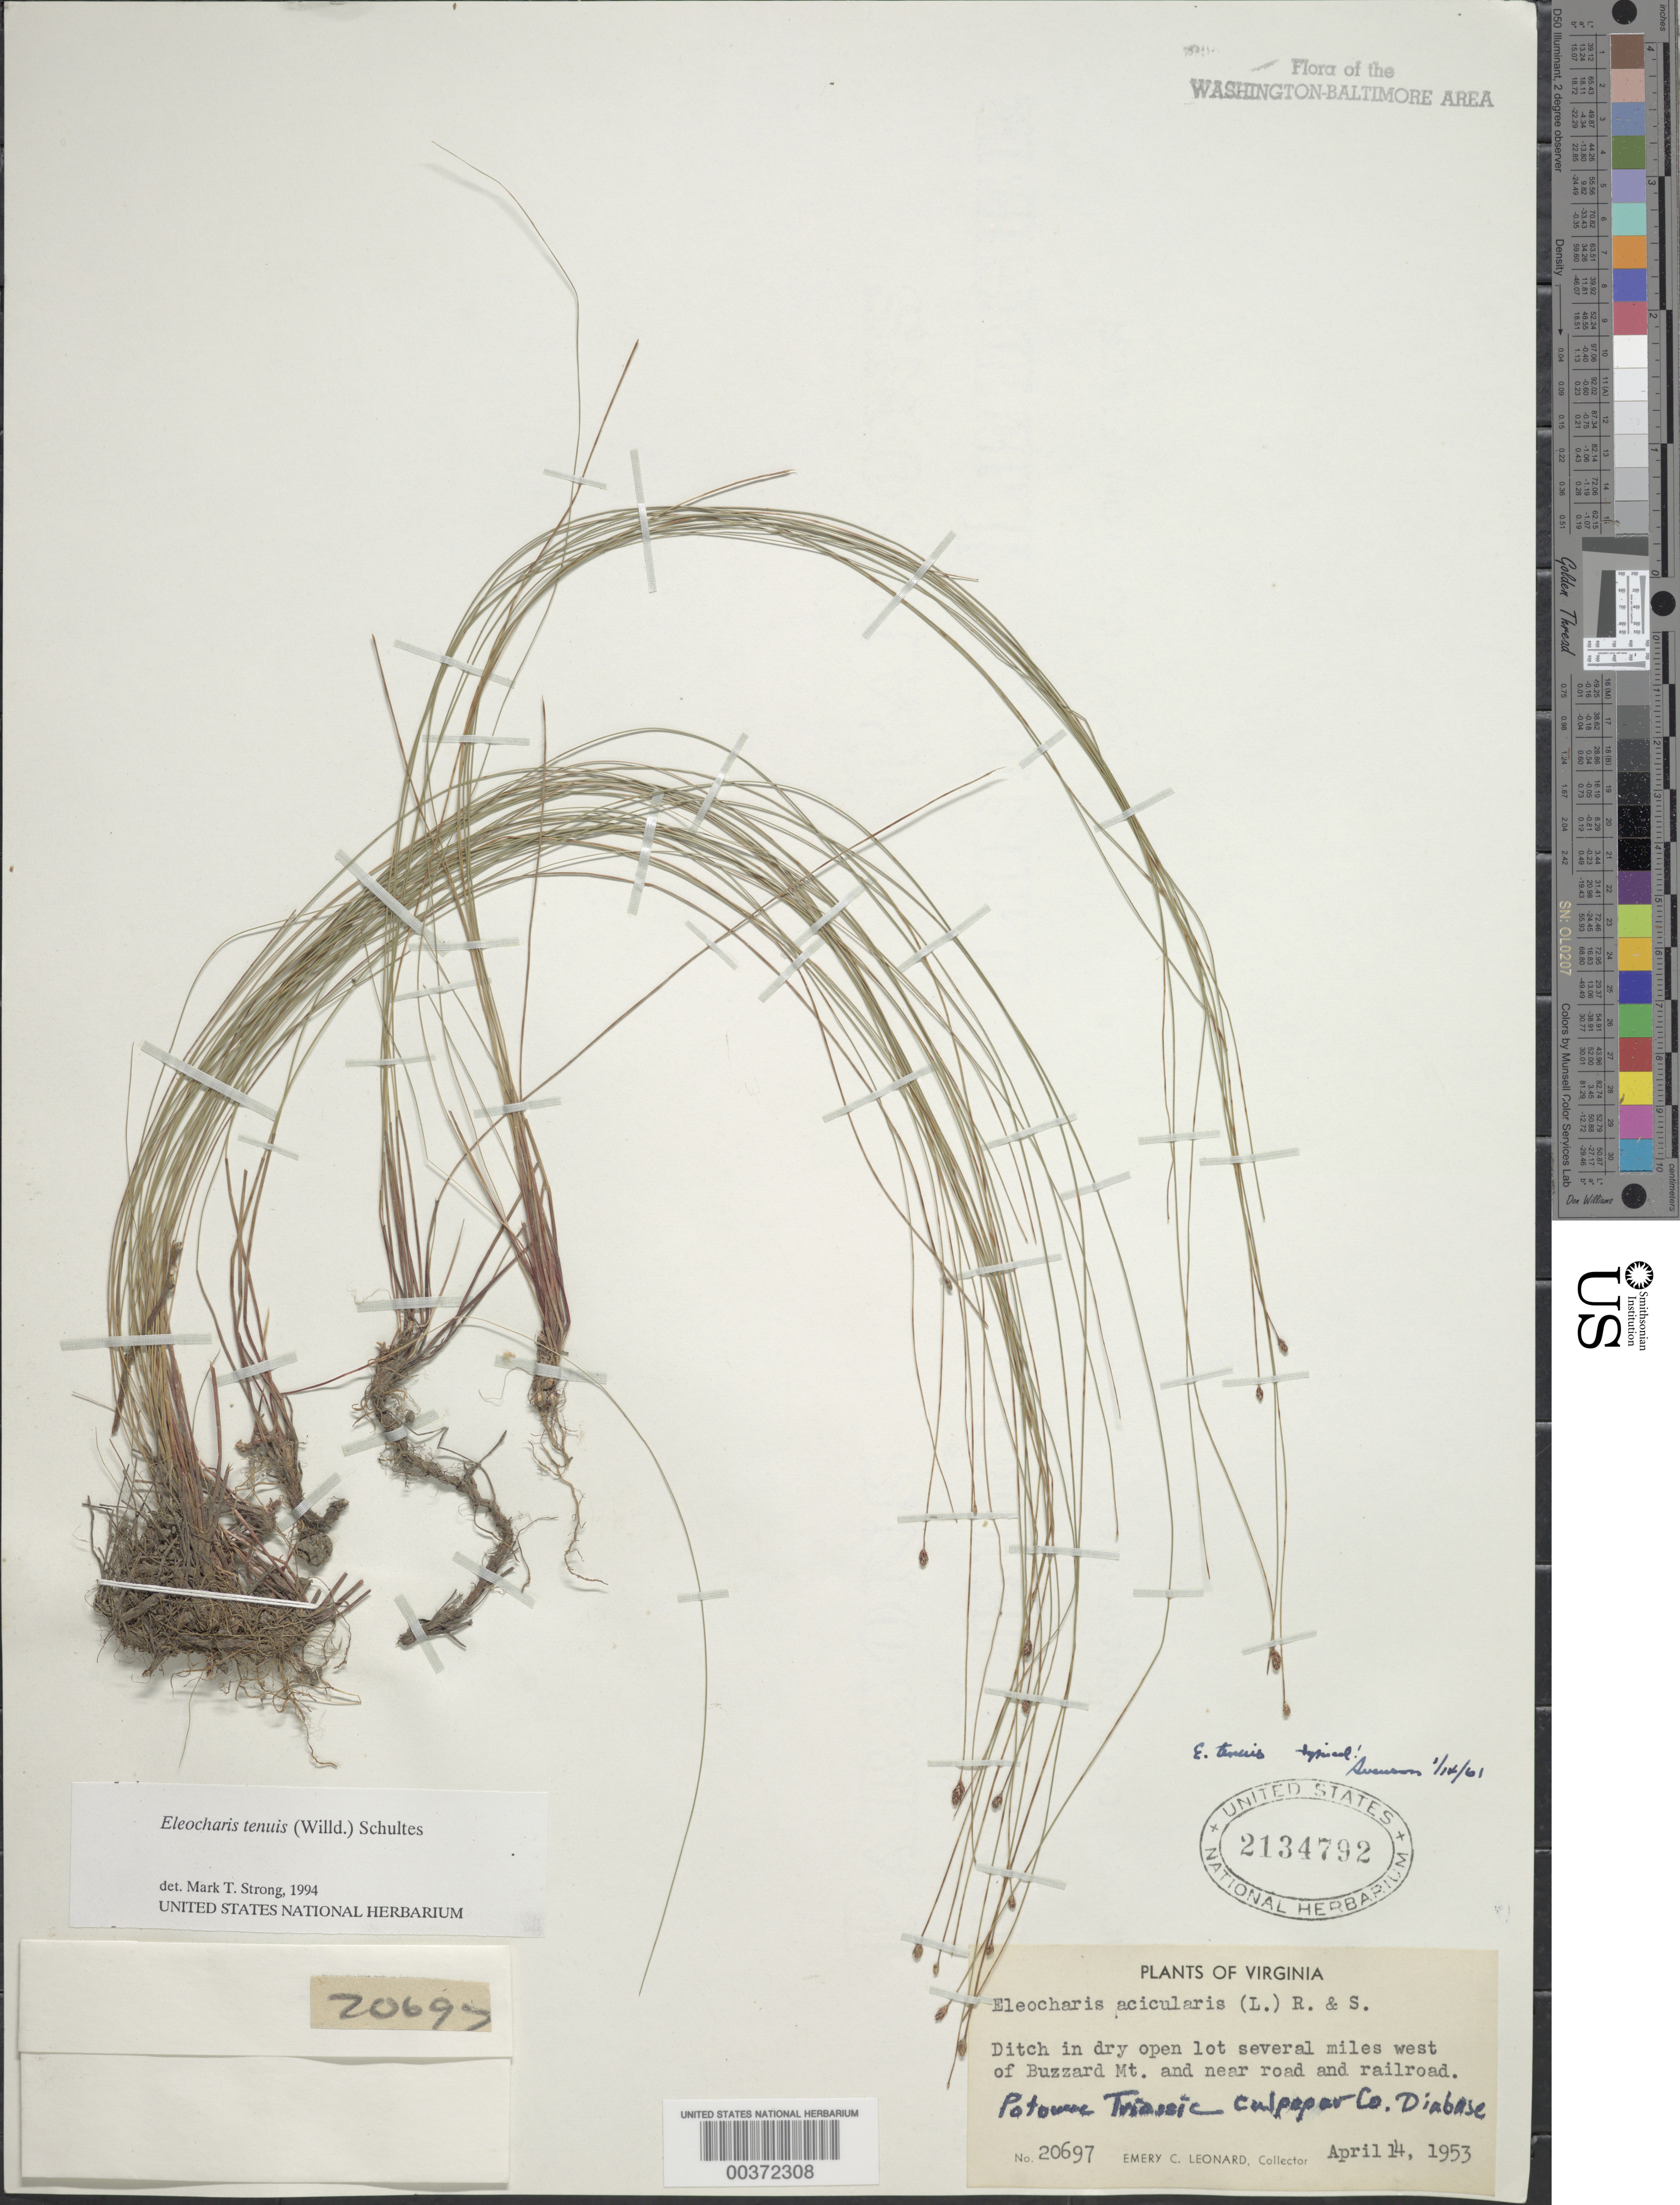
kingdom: Plantae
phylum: Tracheophyta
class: Liliopsida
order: Poales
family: Cyperaceae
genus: Eleocharis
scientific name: Eleocharis tenuis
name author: (Willd.) Schult.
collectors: E. C. Leonard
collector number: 20697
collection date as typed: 14 Apr 1953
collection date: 1953-04-14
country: United States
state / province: Virginia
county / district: Culpeper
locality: W of Buzzard Mountain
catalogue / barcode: US 2134792